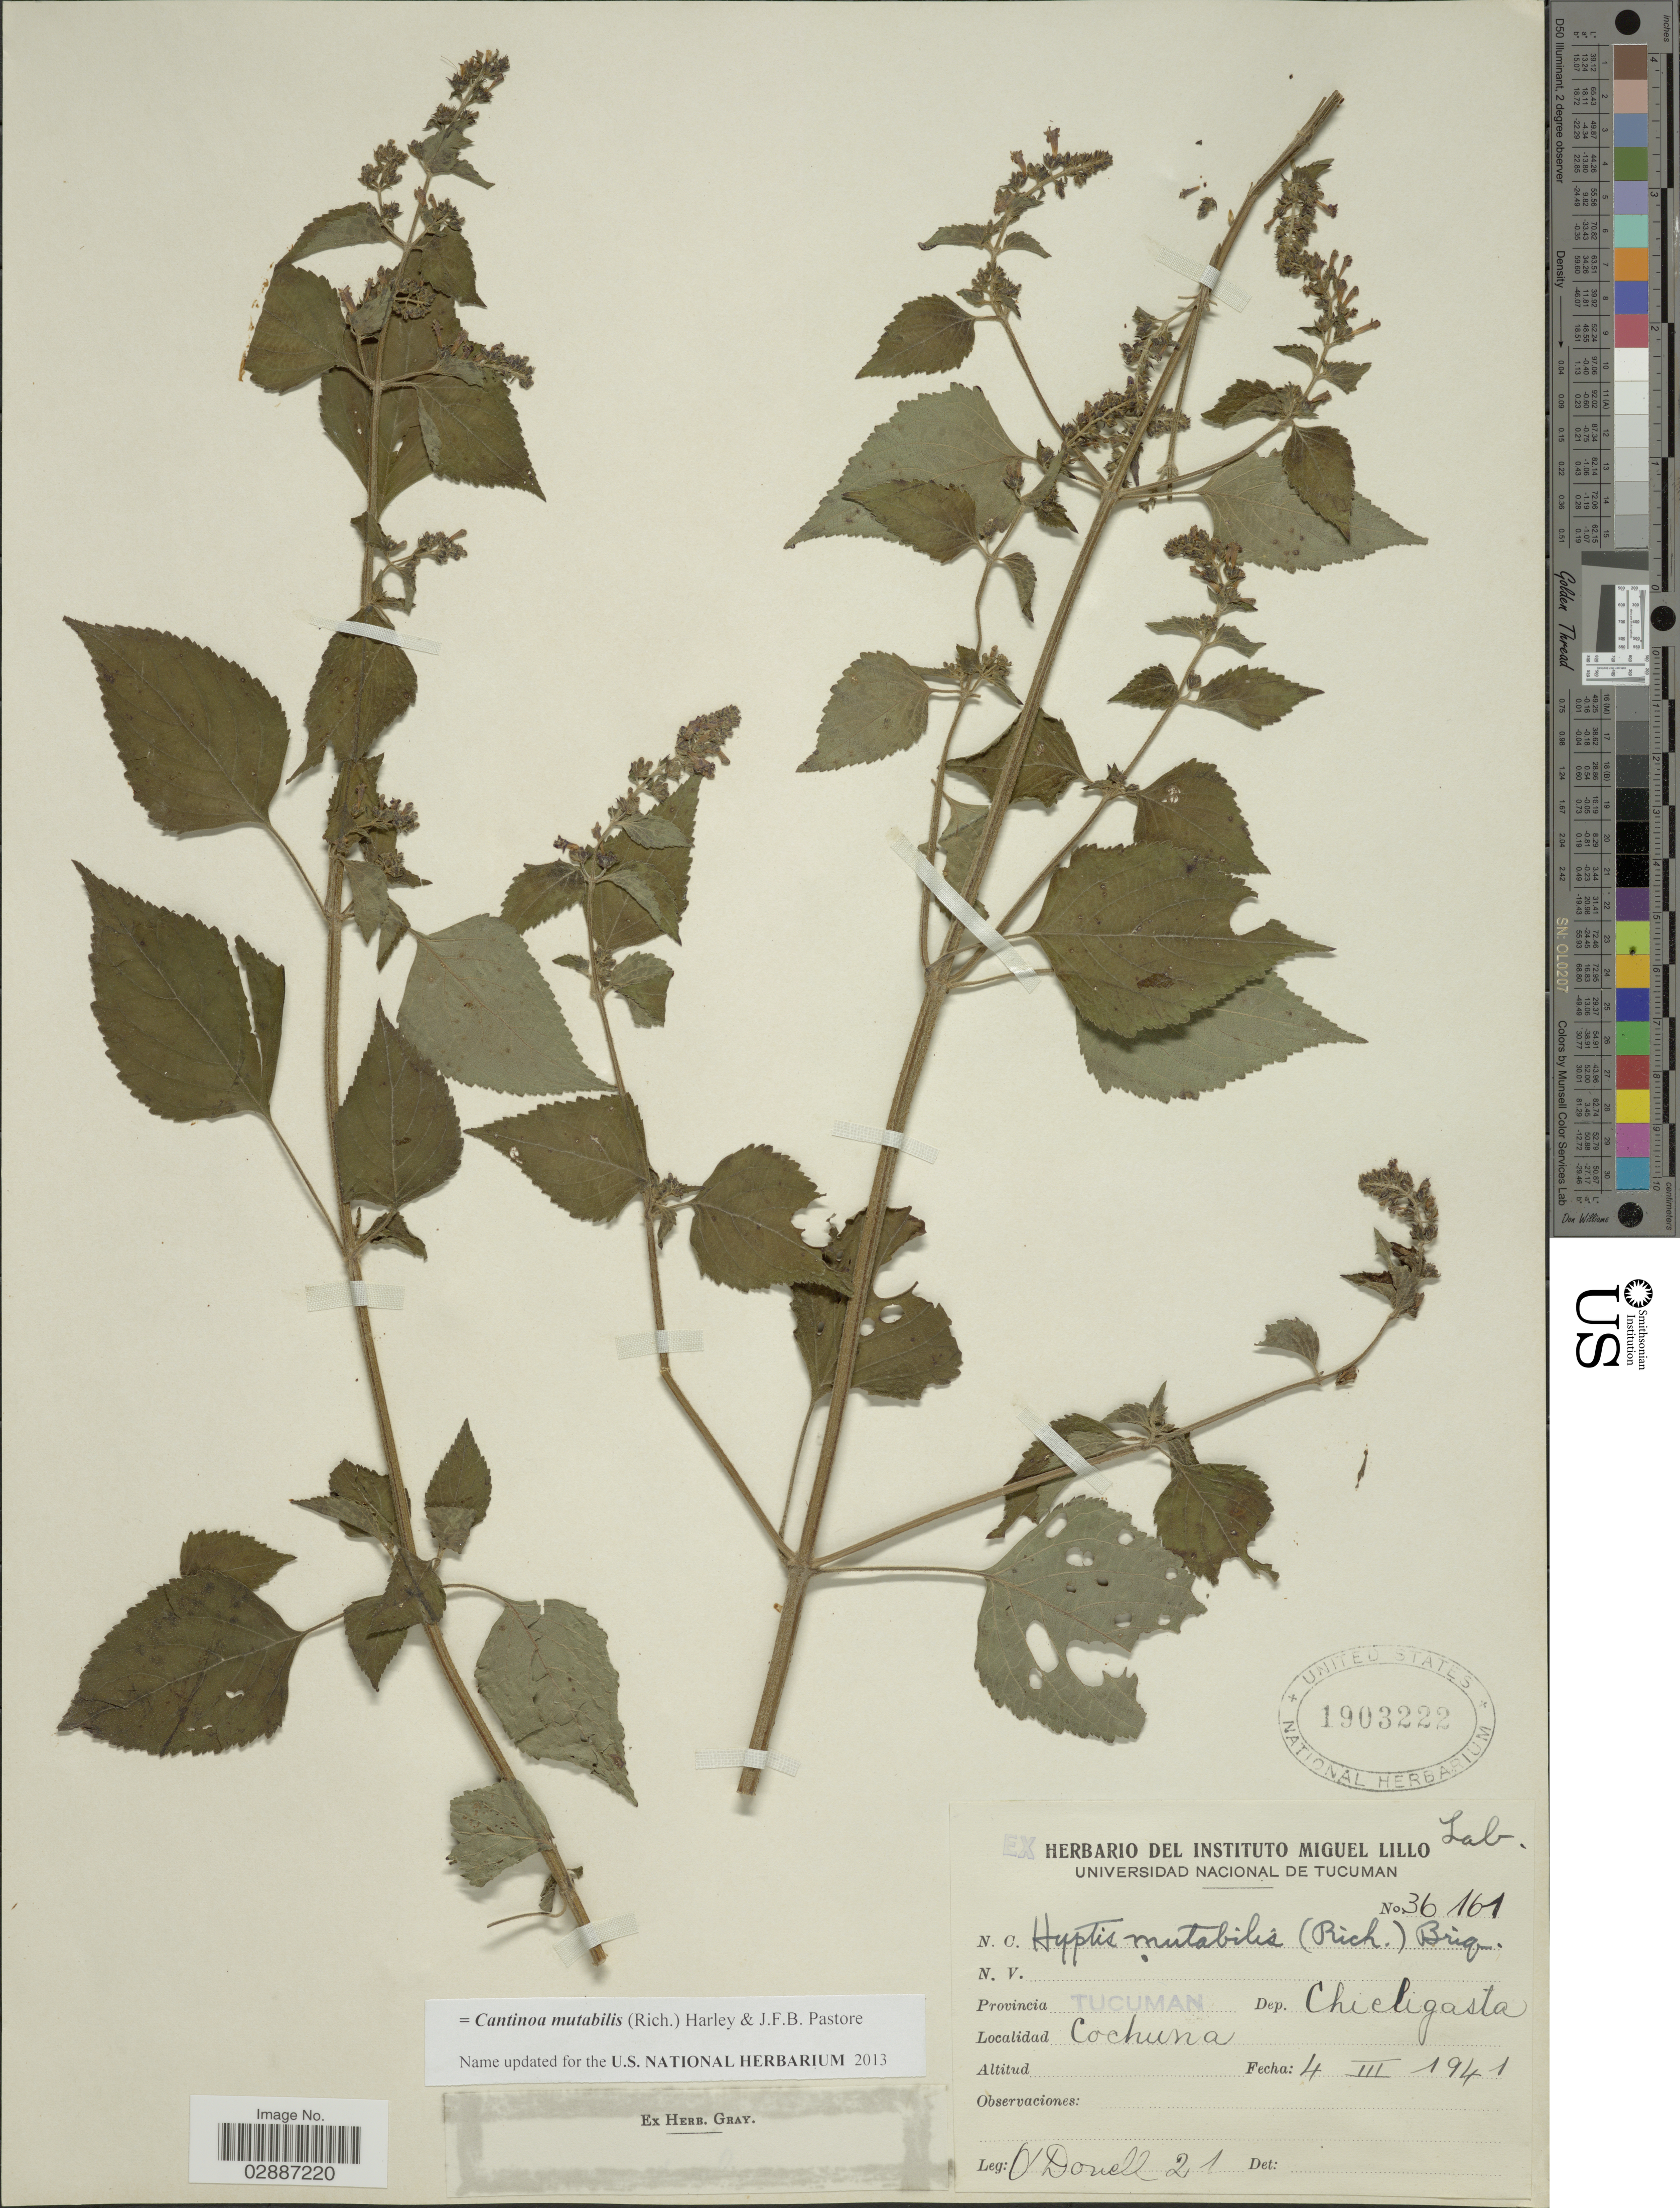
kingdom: Plantae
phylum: Tracheophyta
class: Magnoliopsida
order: Lamiales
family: Lamiaceae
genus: Cantinoa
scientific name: Cantinoa mutabilis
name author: (Epling) Harley & J.F.B. Pastore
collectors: -- O'Donell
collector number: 21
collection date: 1941-03-04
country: Argentina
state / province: Tucuman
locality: Dep. Chicligasta. Cochuna.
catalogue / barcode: US 1903222